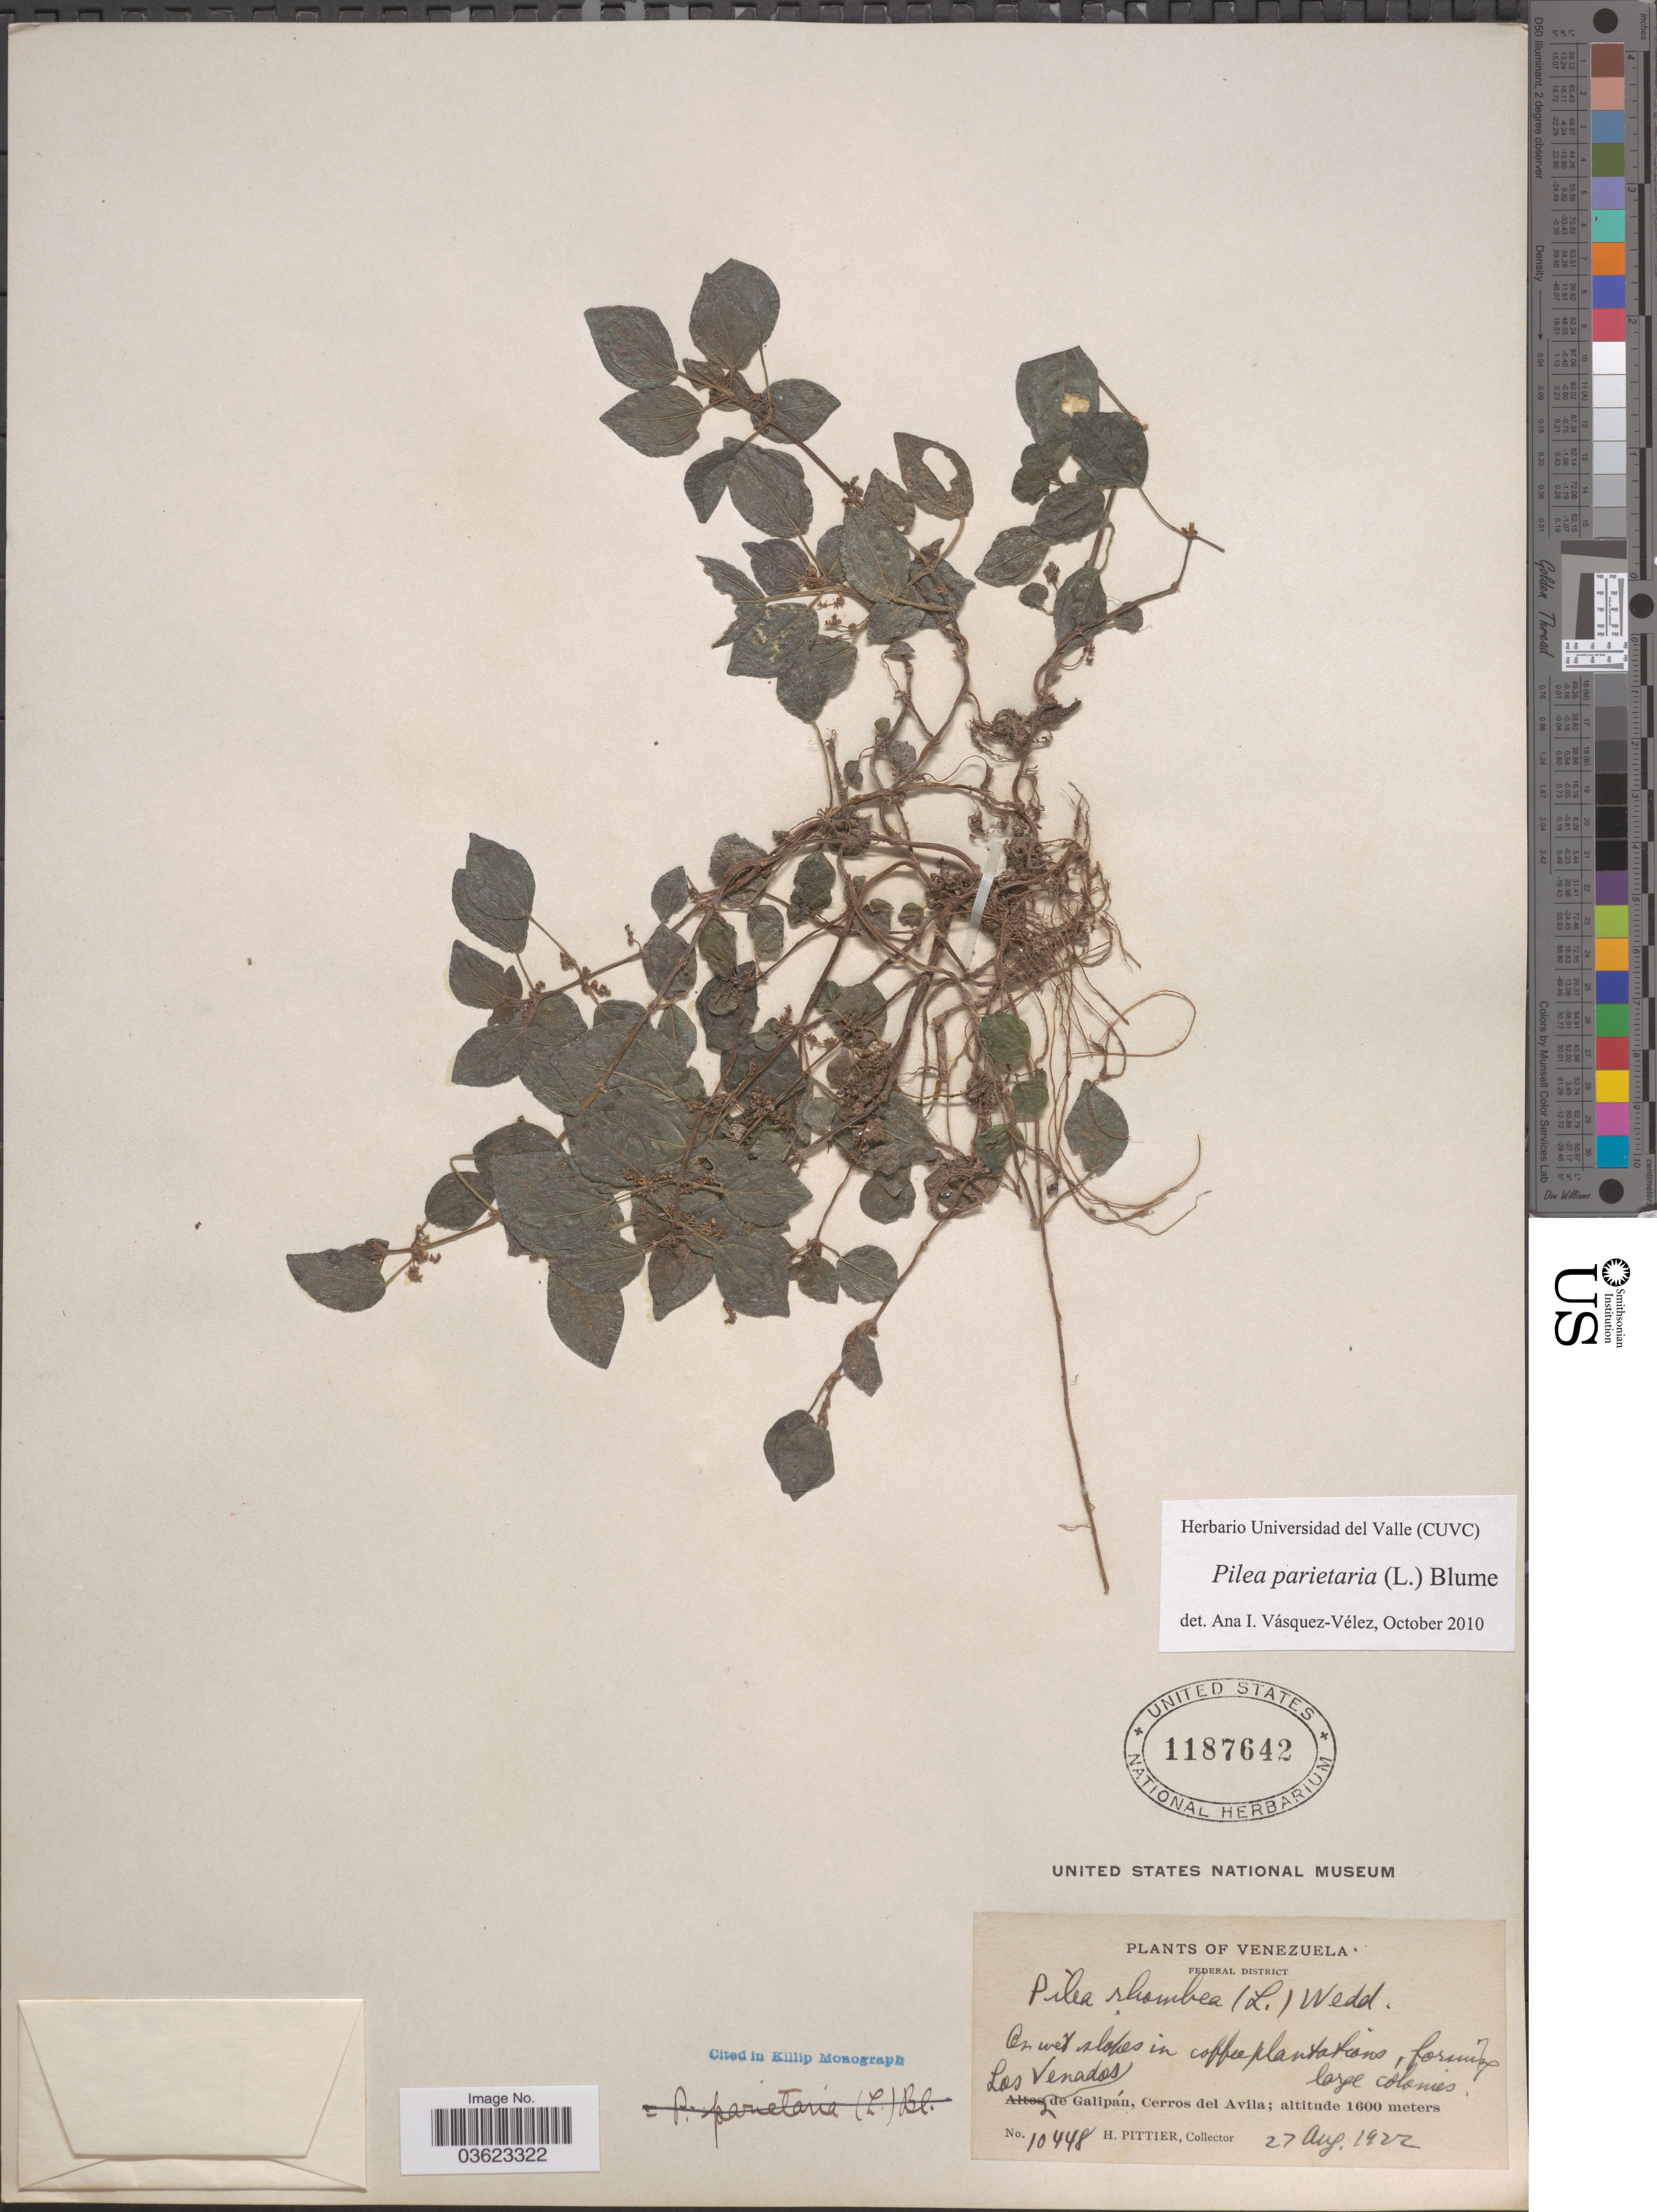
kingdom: Plantae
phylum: Tracheophyta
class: Magnoliopsida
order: Rosales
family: Urticaceae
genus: Pilea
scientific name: Pilea parietaria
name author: (L.) Blume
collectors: H. F. Pittier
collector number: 10448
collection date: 1922-08-27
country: Venezuela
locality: Federal District. Los Venados de Galipán, Cerros del Avila.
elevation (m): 1600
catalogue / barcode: US 1187642